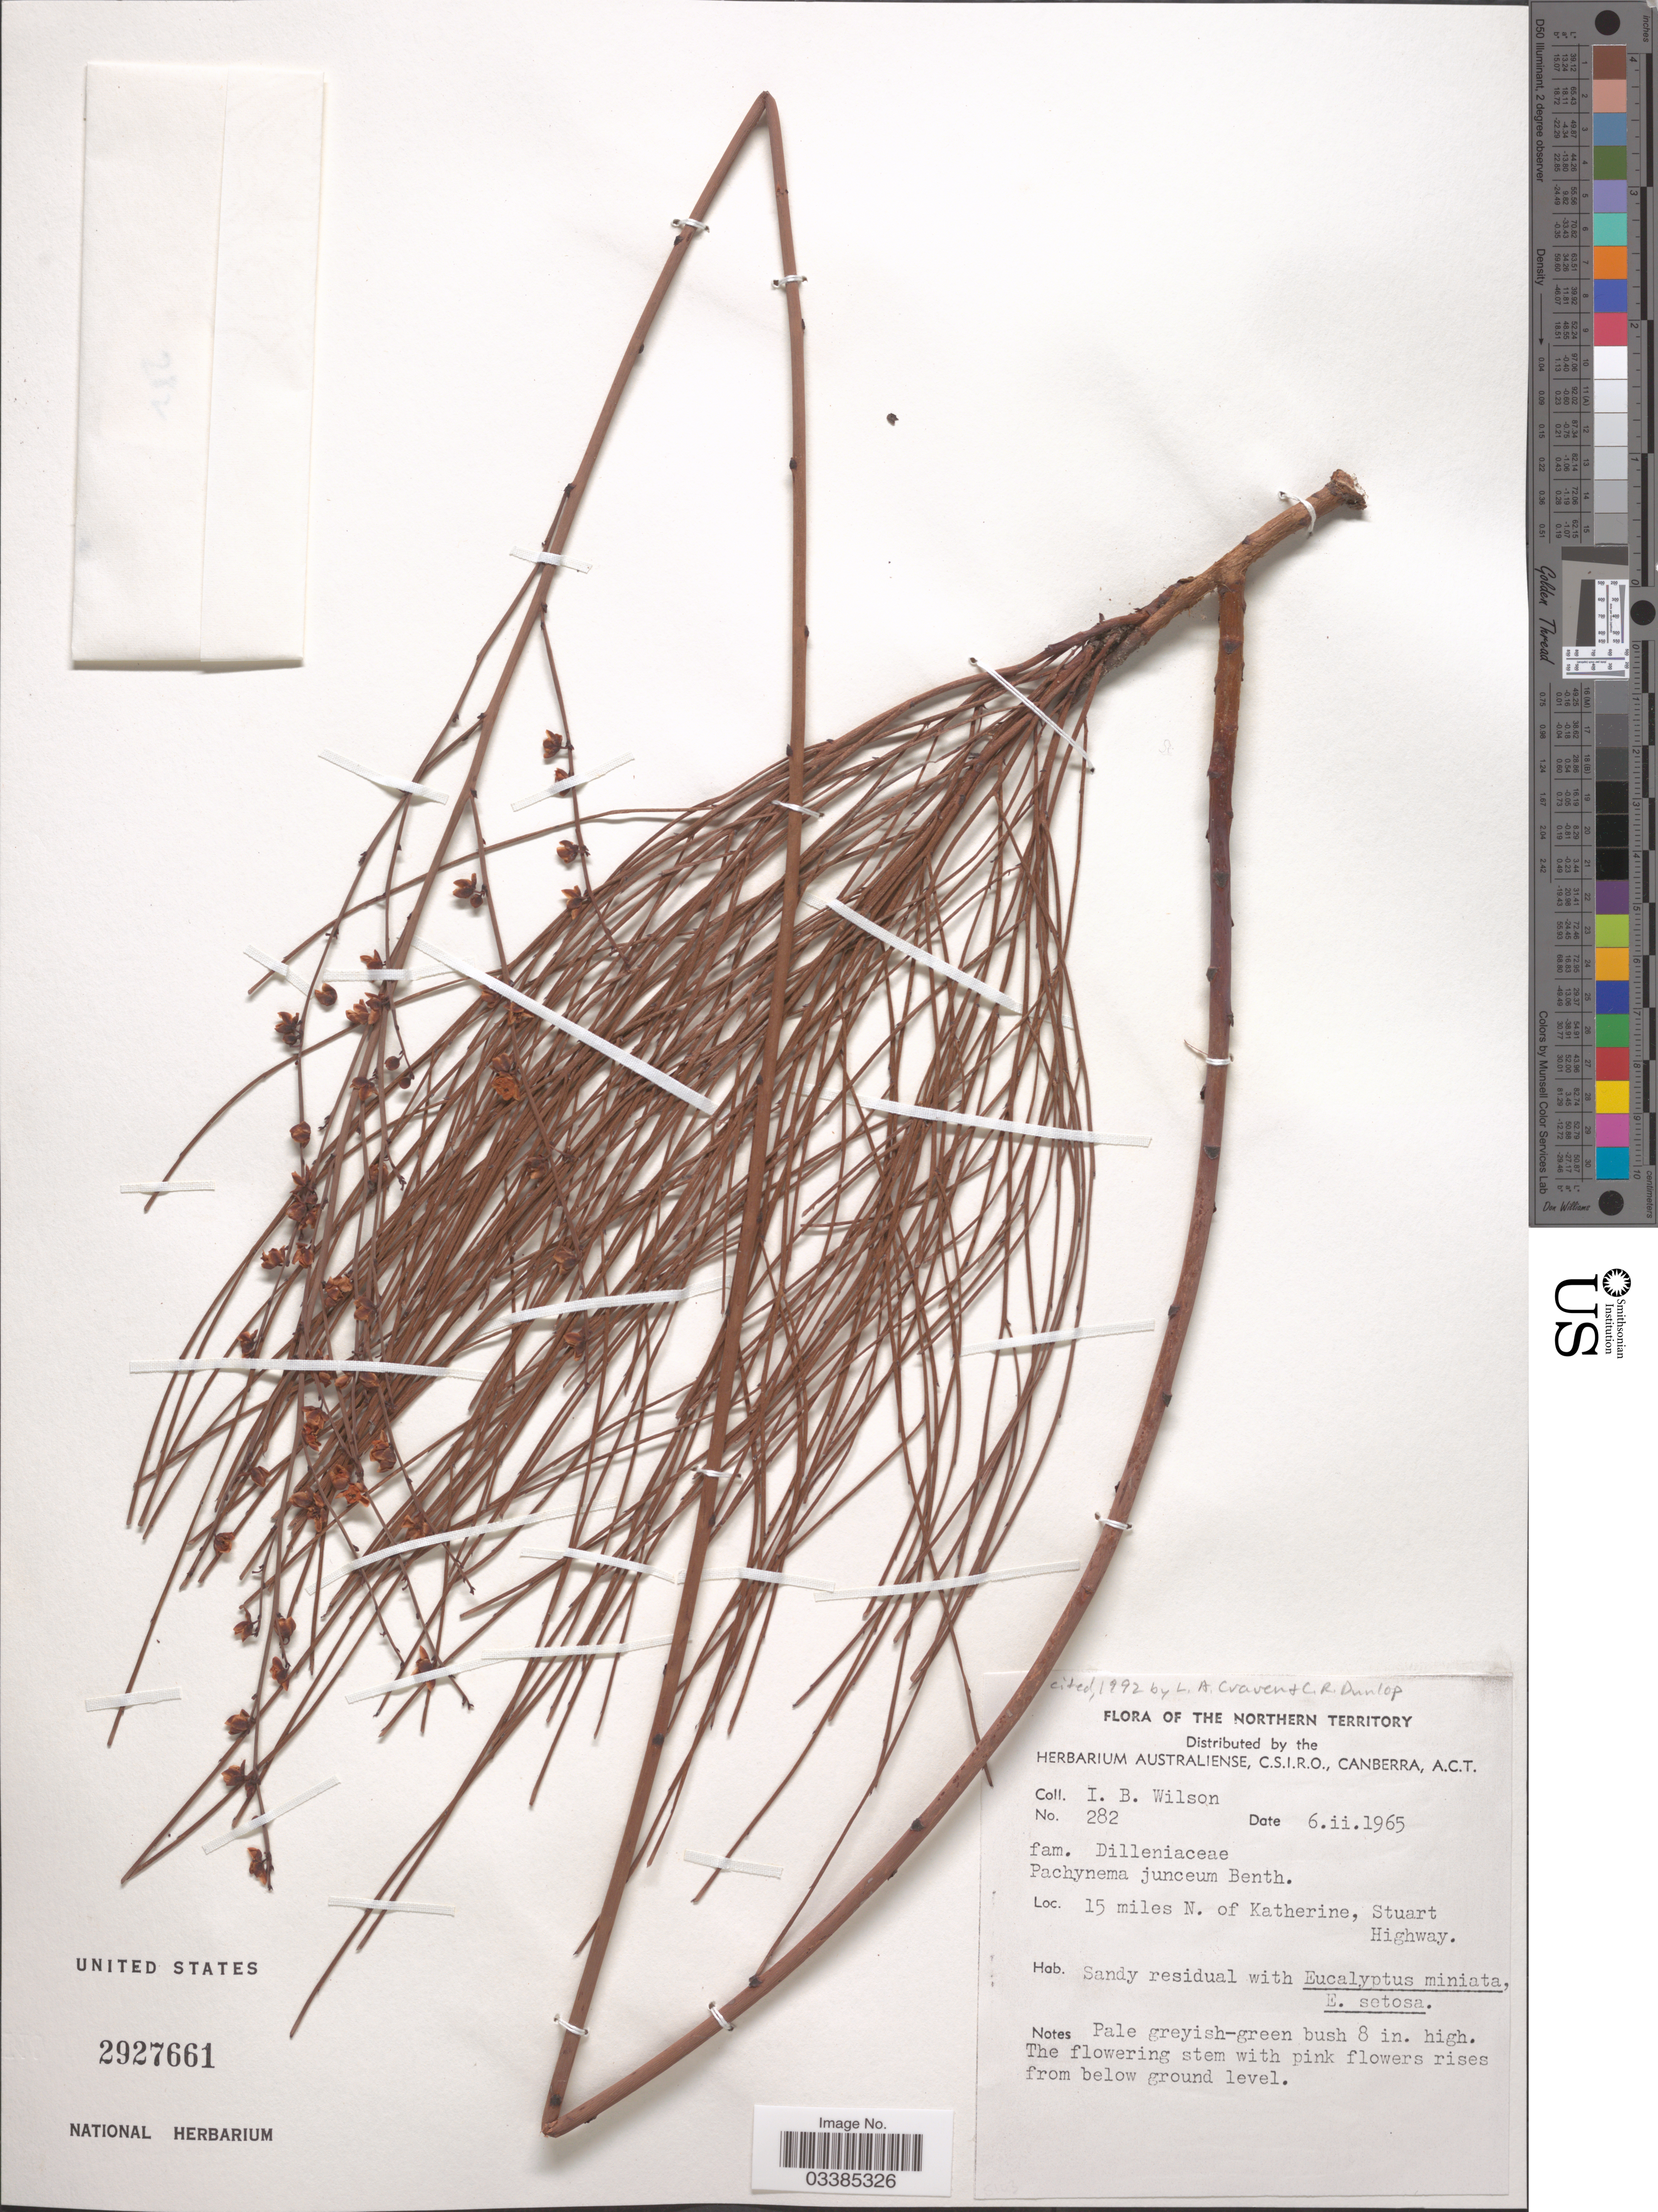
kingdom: Plantae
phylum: Tracheophyta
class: Magnoliopsida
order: Dilleniales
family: Dilleniaceae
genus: Hibbertia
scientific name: Hibbertia juncea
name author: (Benth.) J.W. Horn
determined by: Strong, Mark T., (BOT), Smithsonian Institution - National Museum of Natural History (UNITED STATES)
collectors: I. B. Wilson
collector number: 282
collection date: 1965-02-06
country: Australia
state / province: Northern Territory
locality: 15 miles N. of Katherine, Stuart Highway.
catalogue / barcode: US 2927661